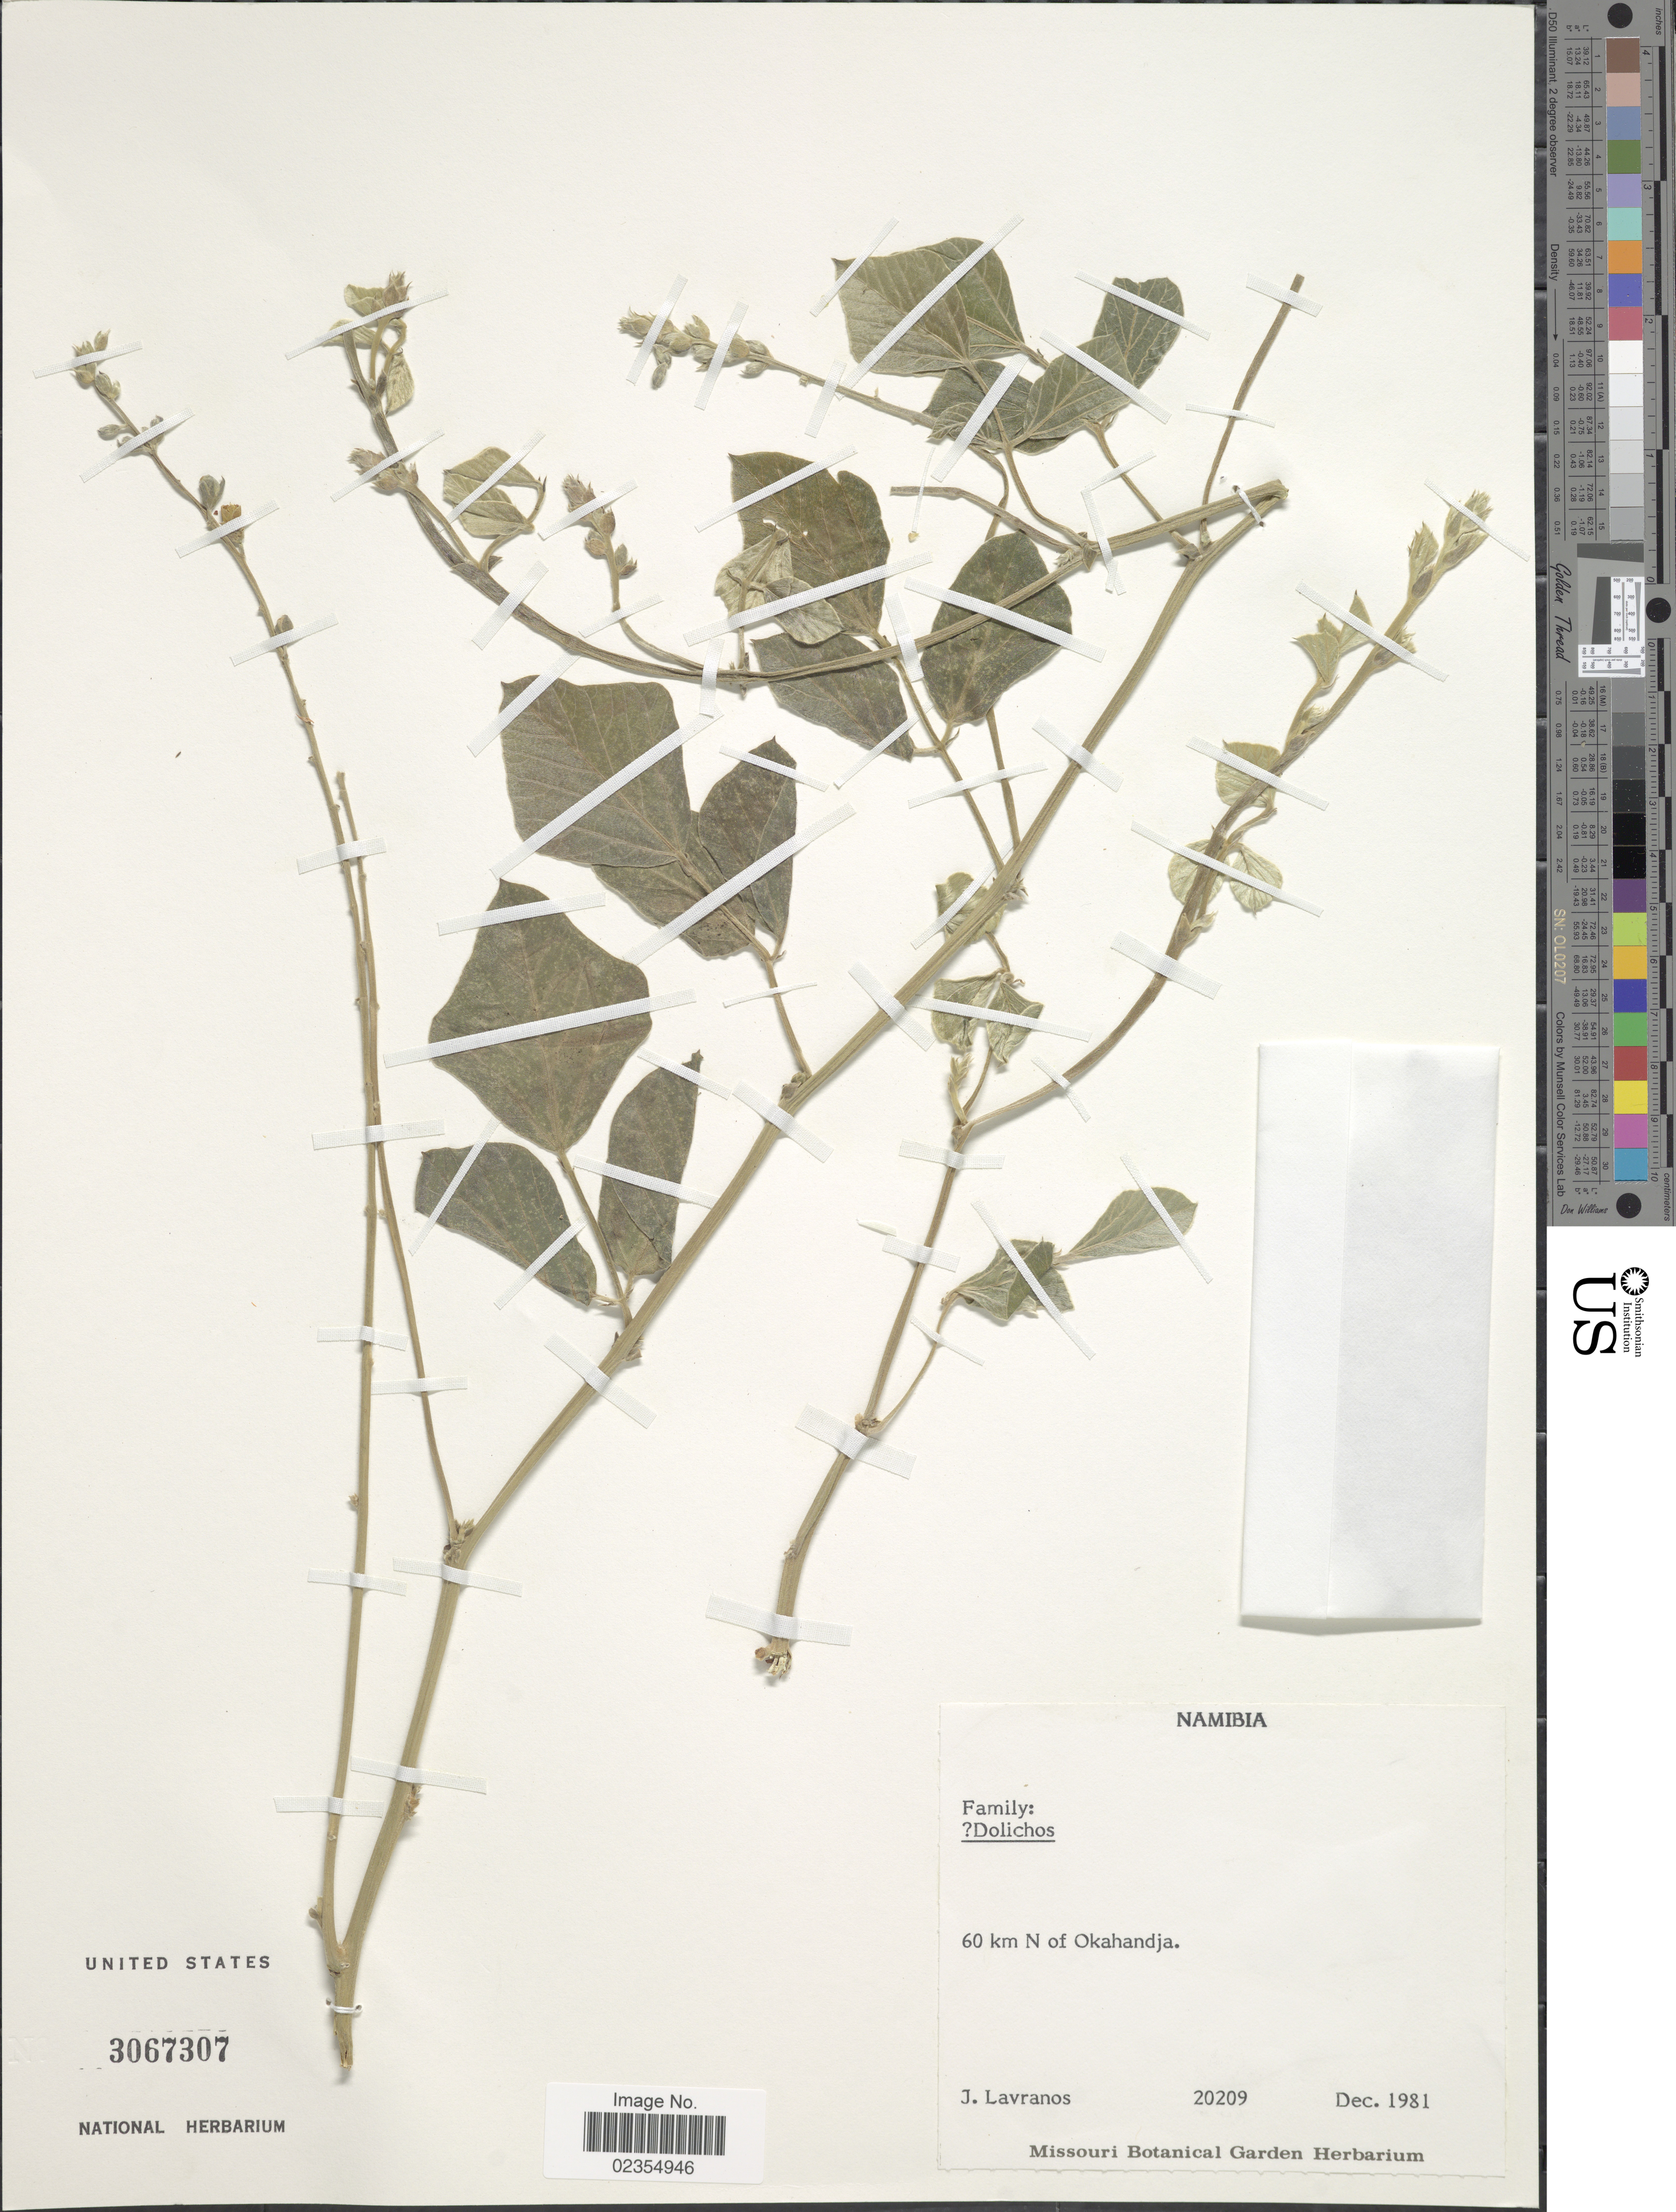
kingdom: Plantae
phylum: Tracheophyta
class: Magnoliopsida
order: Fabales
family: Fabaceae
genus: Dolichos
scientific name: Dolichos sp.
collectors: J. Lavranos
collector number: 20209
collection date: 1981-12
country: Namibia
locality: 60 km N of Okahandja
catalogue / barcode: US 3067307